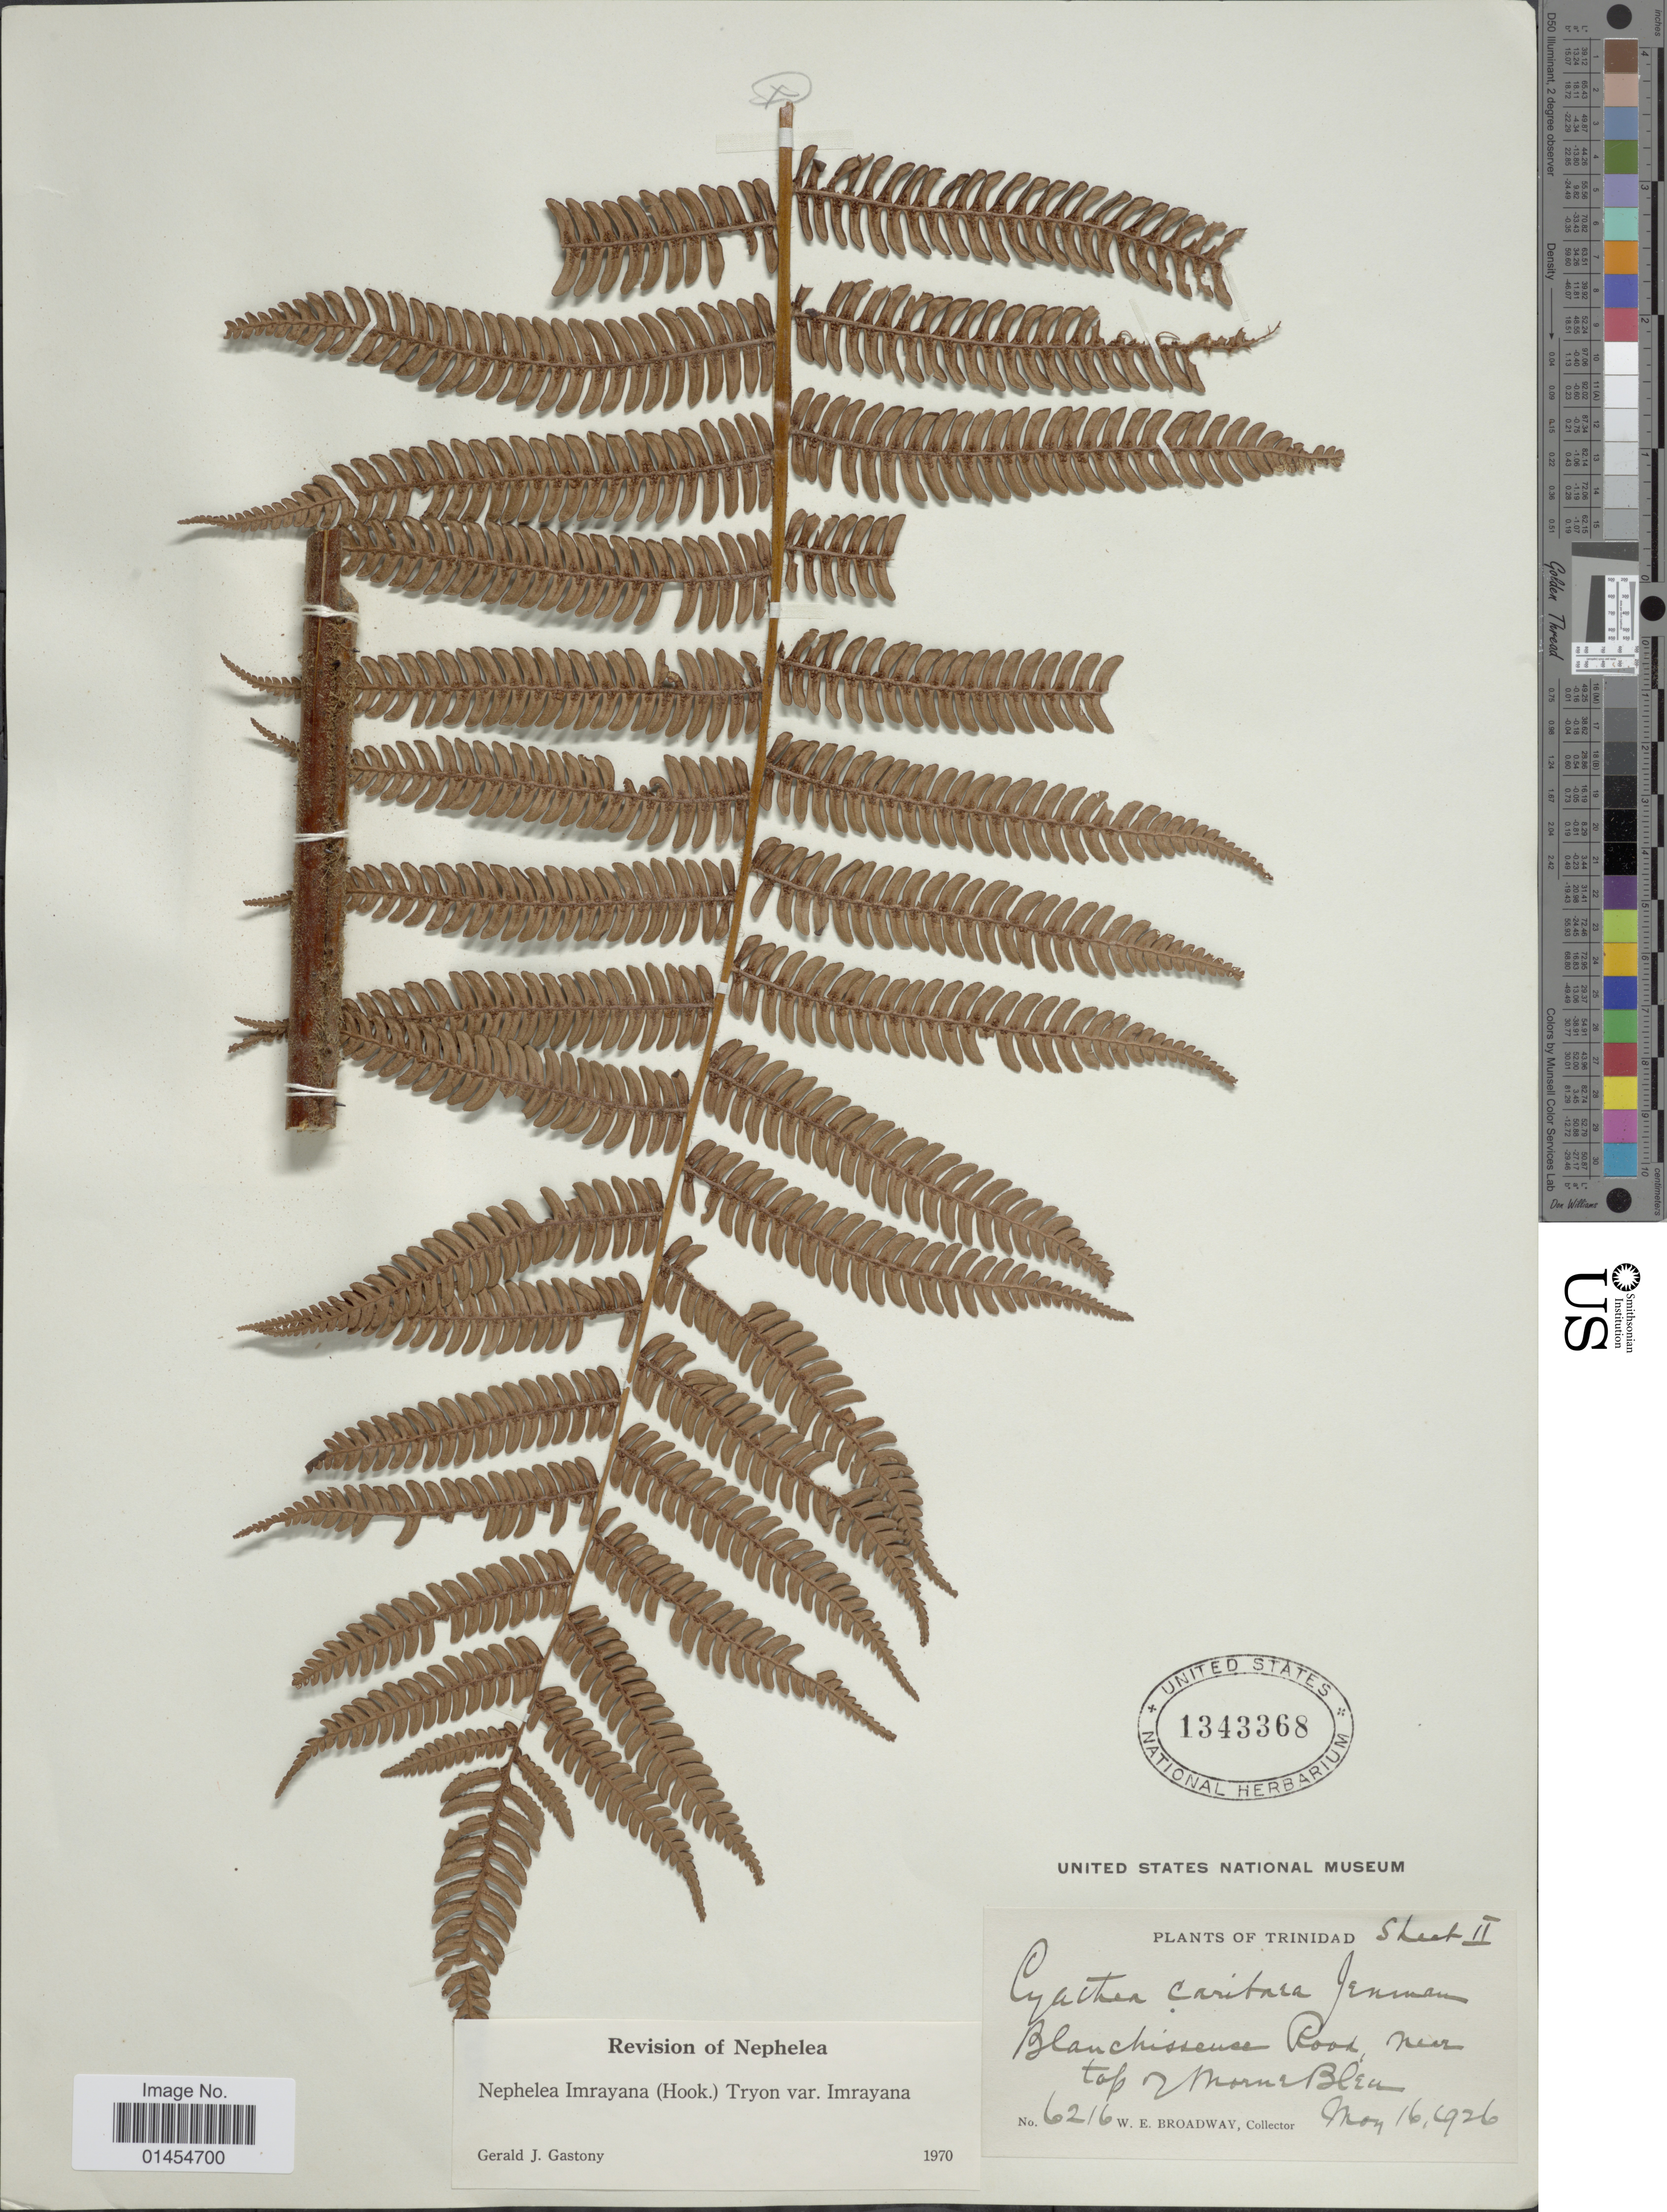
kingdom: Plantae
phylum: Tracheophyta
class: Polypodiopsida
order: Cyatheales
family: Cyatheaceae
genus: Alsophila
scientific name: Alsophila imrayana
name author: (Hook.) D.S. Conant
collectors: W. E. Broadway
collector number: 6216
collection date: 1926-05-16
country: Trinidad and Tobago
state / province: Trinidad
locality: Blanchisseuse Road, near top of Morne Bleu.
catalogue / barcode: US 1343368